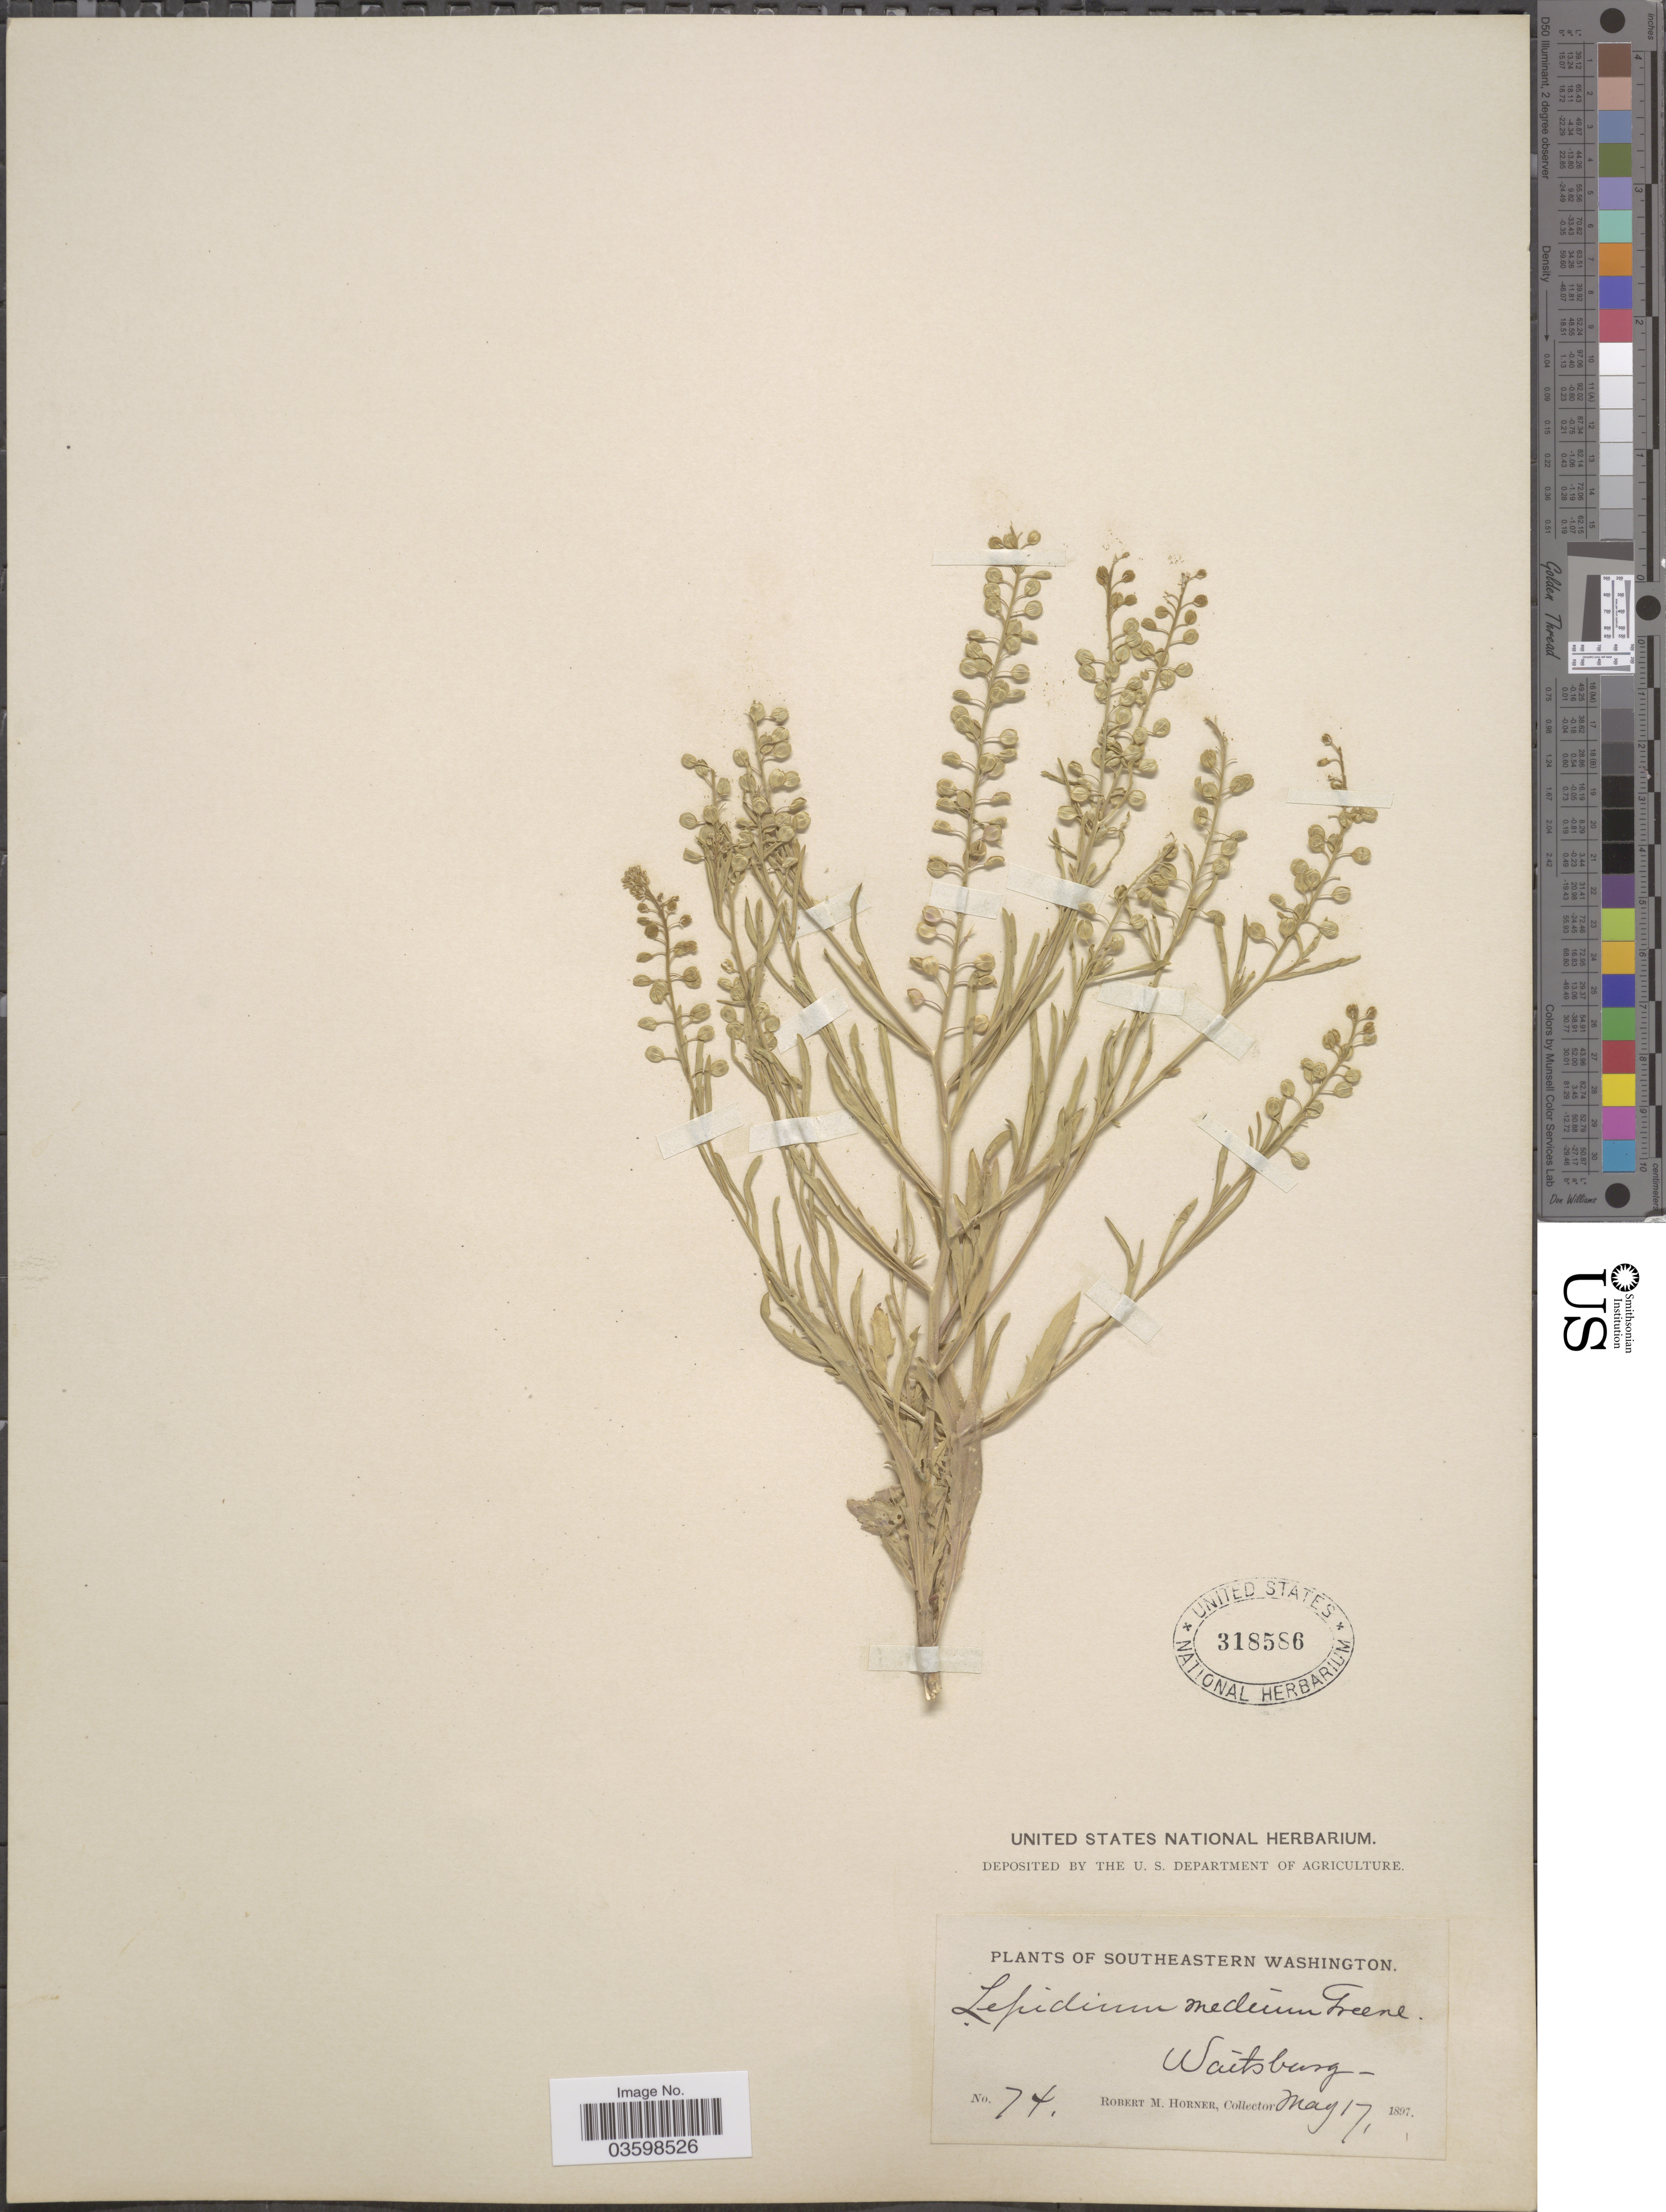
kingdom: Plantae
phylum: Tracheophyta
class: Magnoliopsida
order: Brassicales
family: Brassicaceae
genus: Lepidium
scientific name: Lepidium lasiocarpum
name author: Nutt.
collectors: R. Horner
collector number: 74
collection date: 1897-05-17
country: United States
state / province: Washington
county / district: Walla Walla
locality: Southeastern Washington. Waitsburg.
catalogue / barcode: US 318586